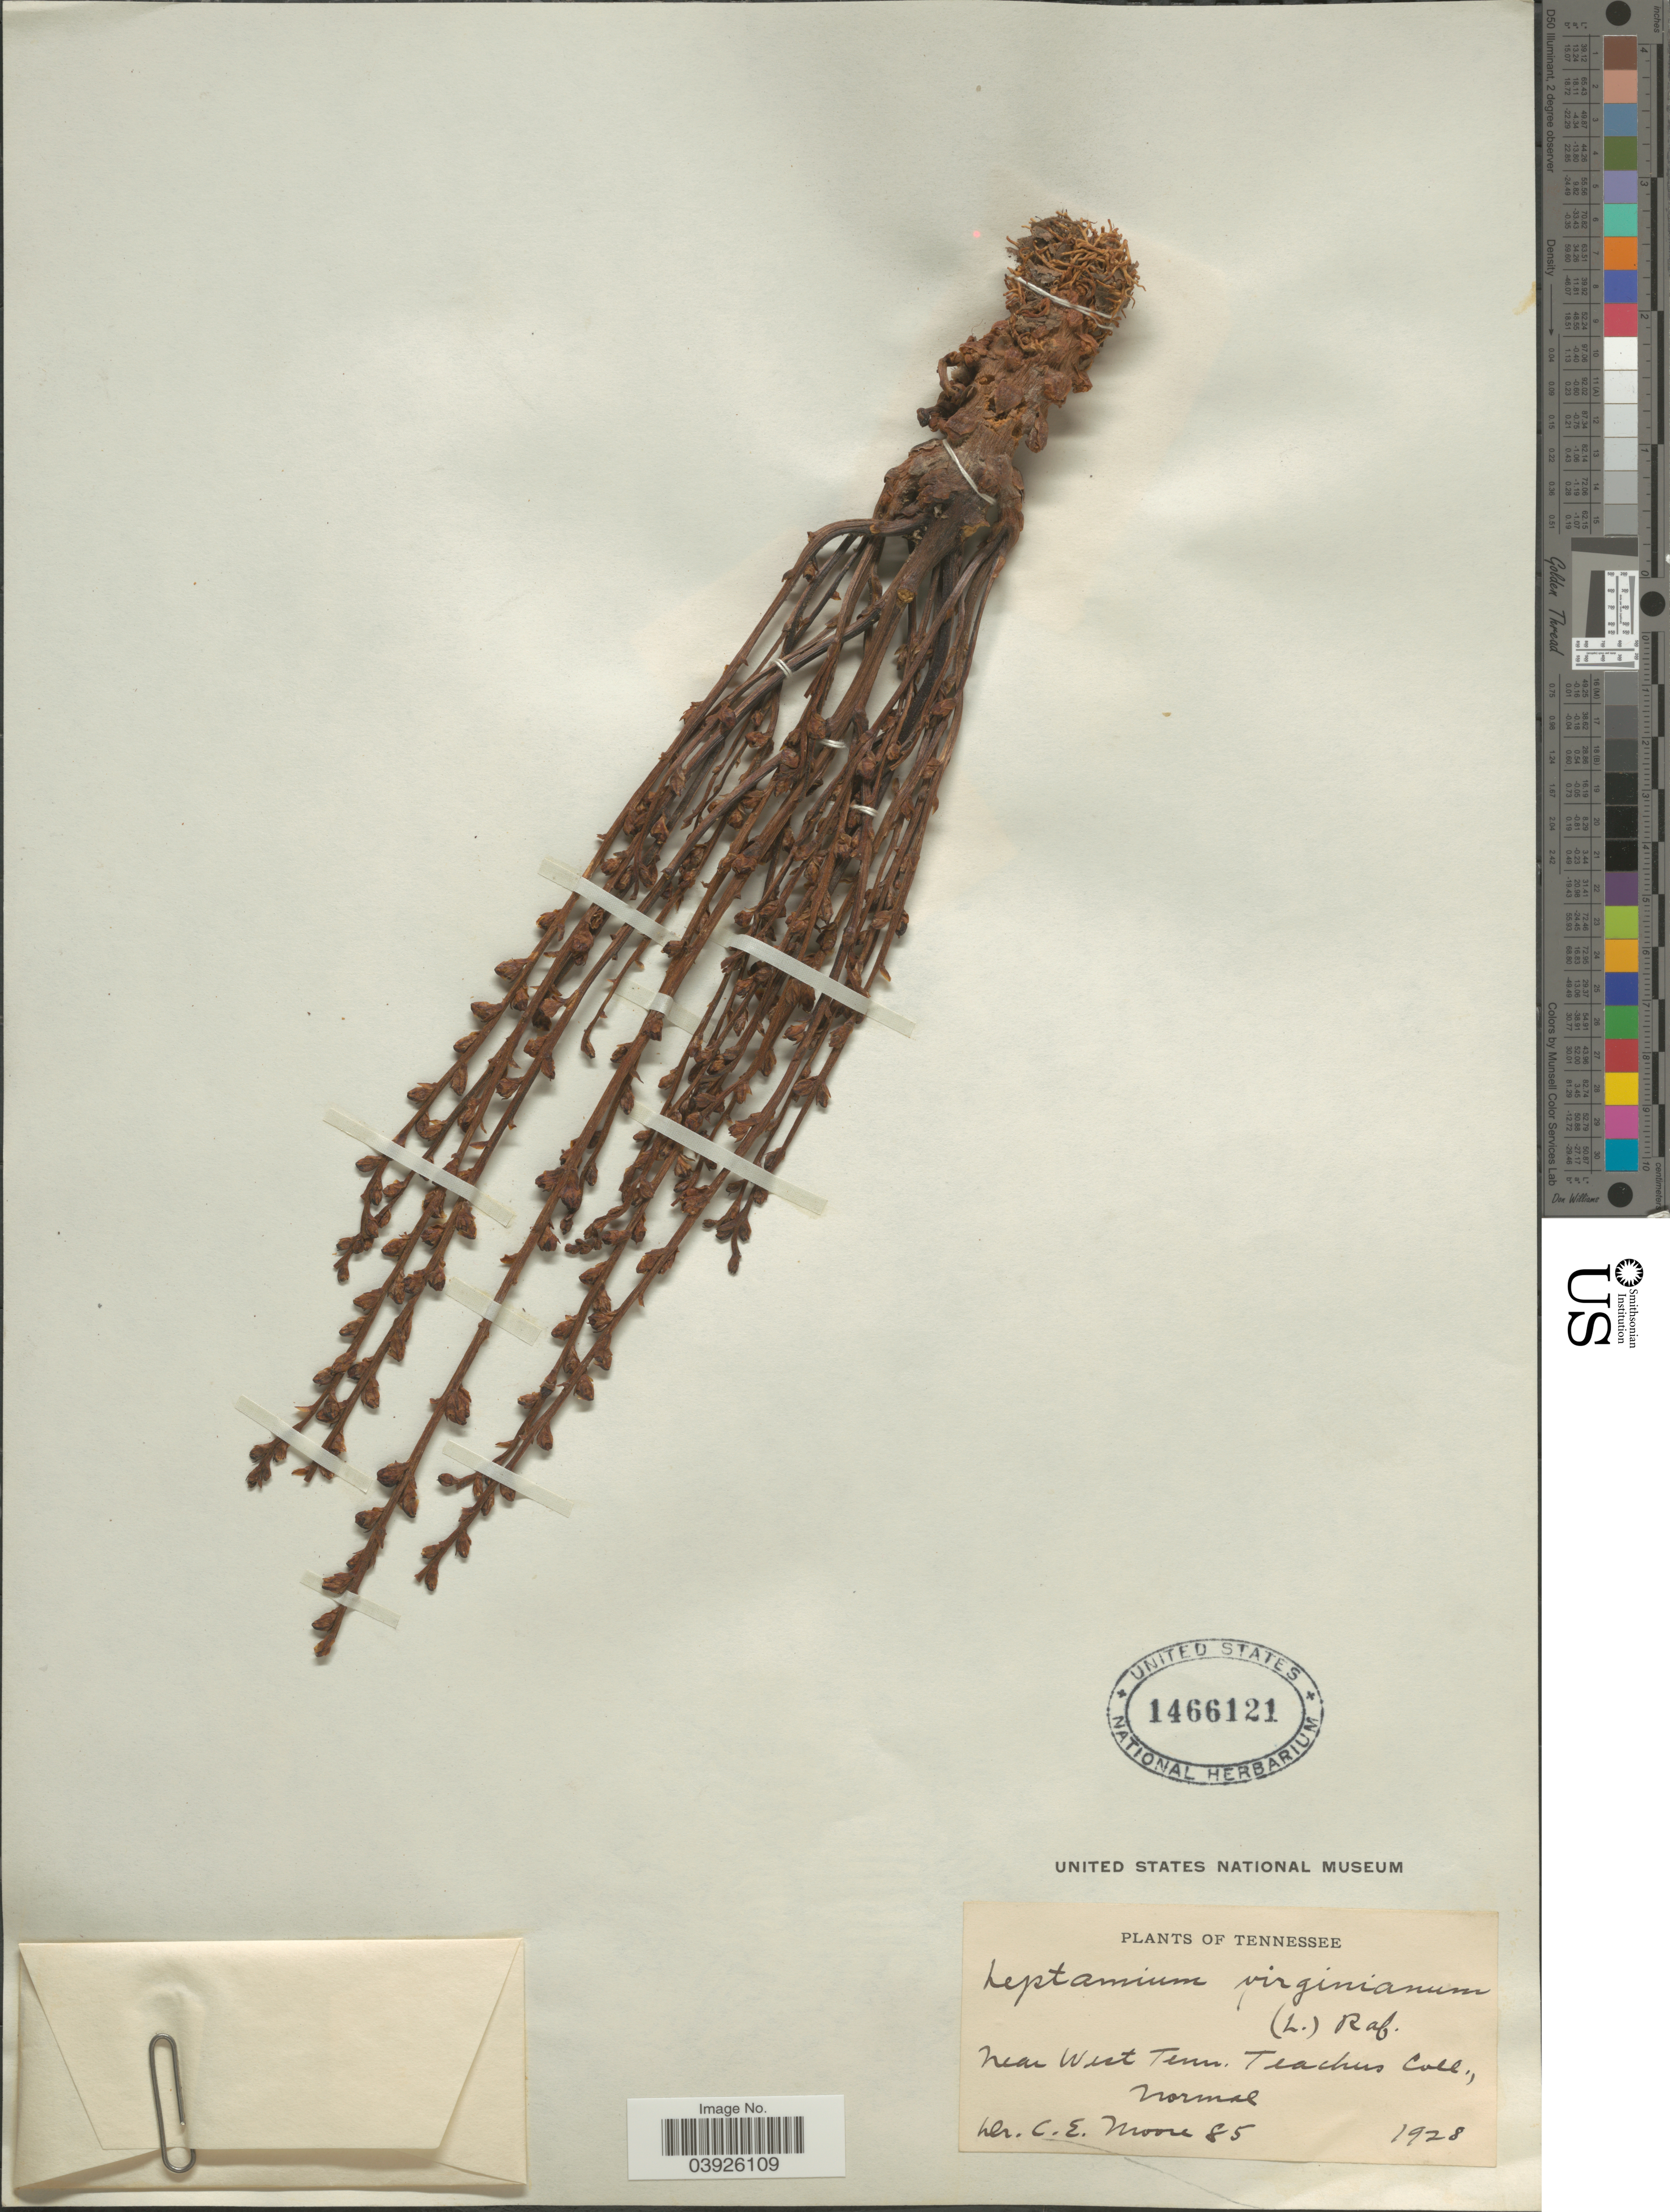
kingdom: Plantae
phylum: Tracheophyta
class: Magnoliopsida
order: Lamiales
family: Orobanchaceae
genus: Epifagus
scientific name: Epifagus virginiana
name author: (L.) W.P.C. Barton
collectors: C. Moore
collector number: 85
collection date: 1928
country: United States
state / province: Tennessee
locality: Near West Tenn. Teachers Coll., Normal.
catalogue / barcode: US 1466121